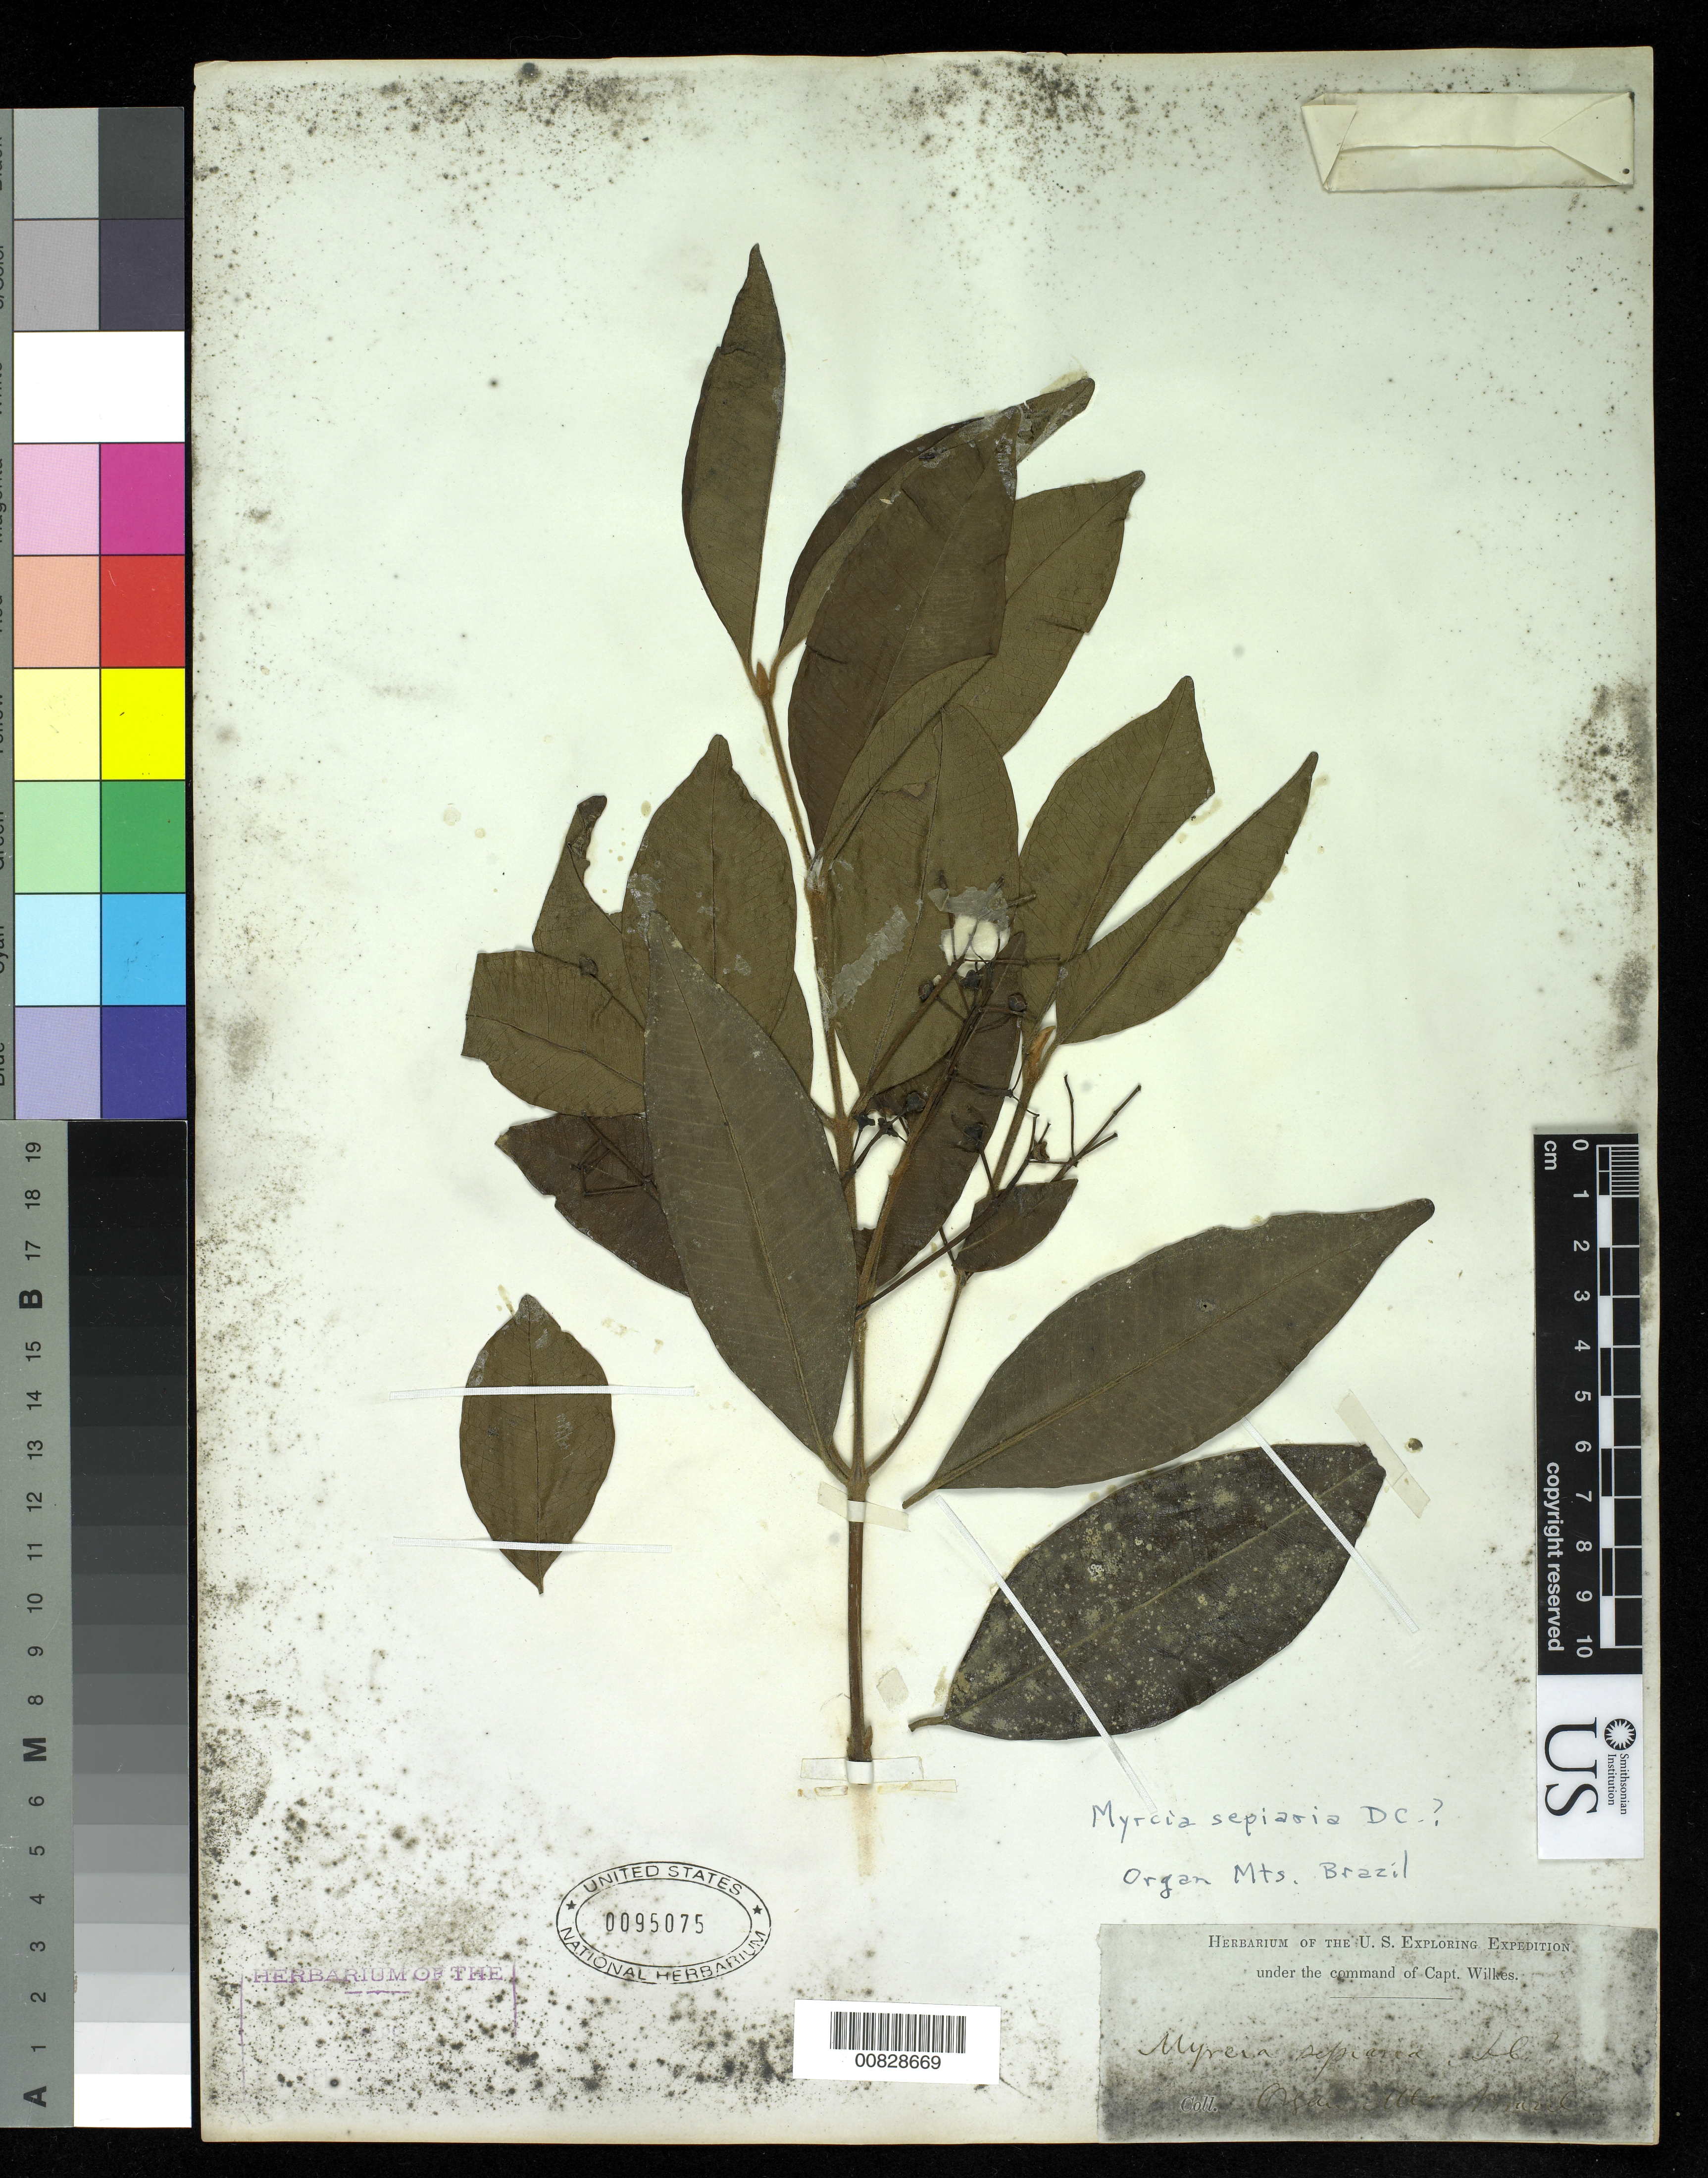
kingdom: Plantae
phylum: Tracheophyta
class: Magnoliopsida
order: Myrtales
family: Myrtaceae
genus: Myrcia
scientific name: Myrcia sepiaria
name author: DC.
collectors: Wilkes Explor. Exped.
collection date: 1838/1842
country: Brazil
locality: Organ Mts.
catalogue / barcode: US 95075